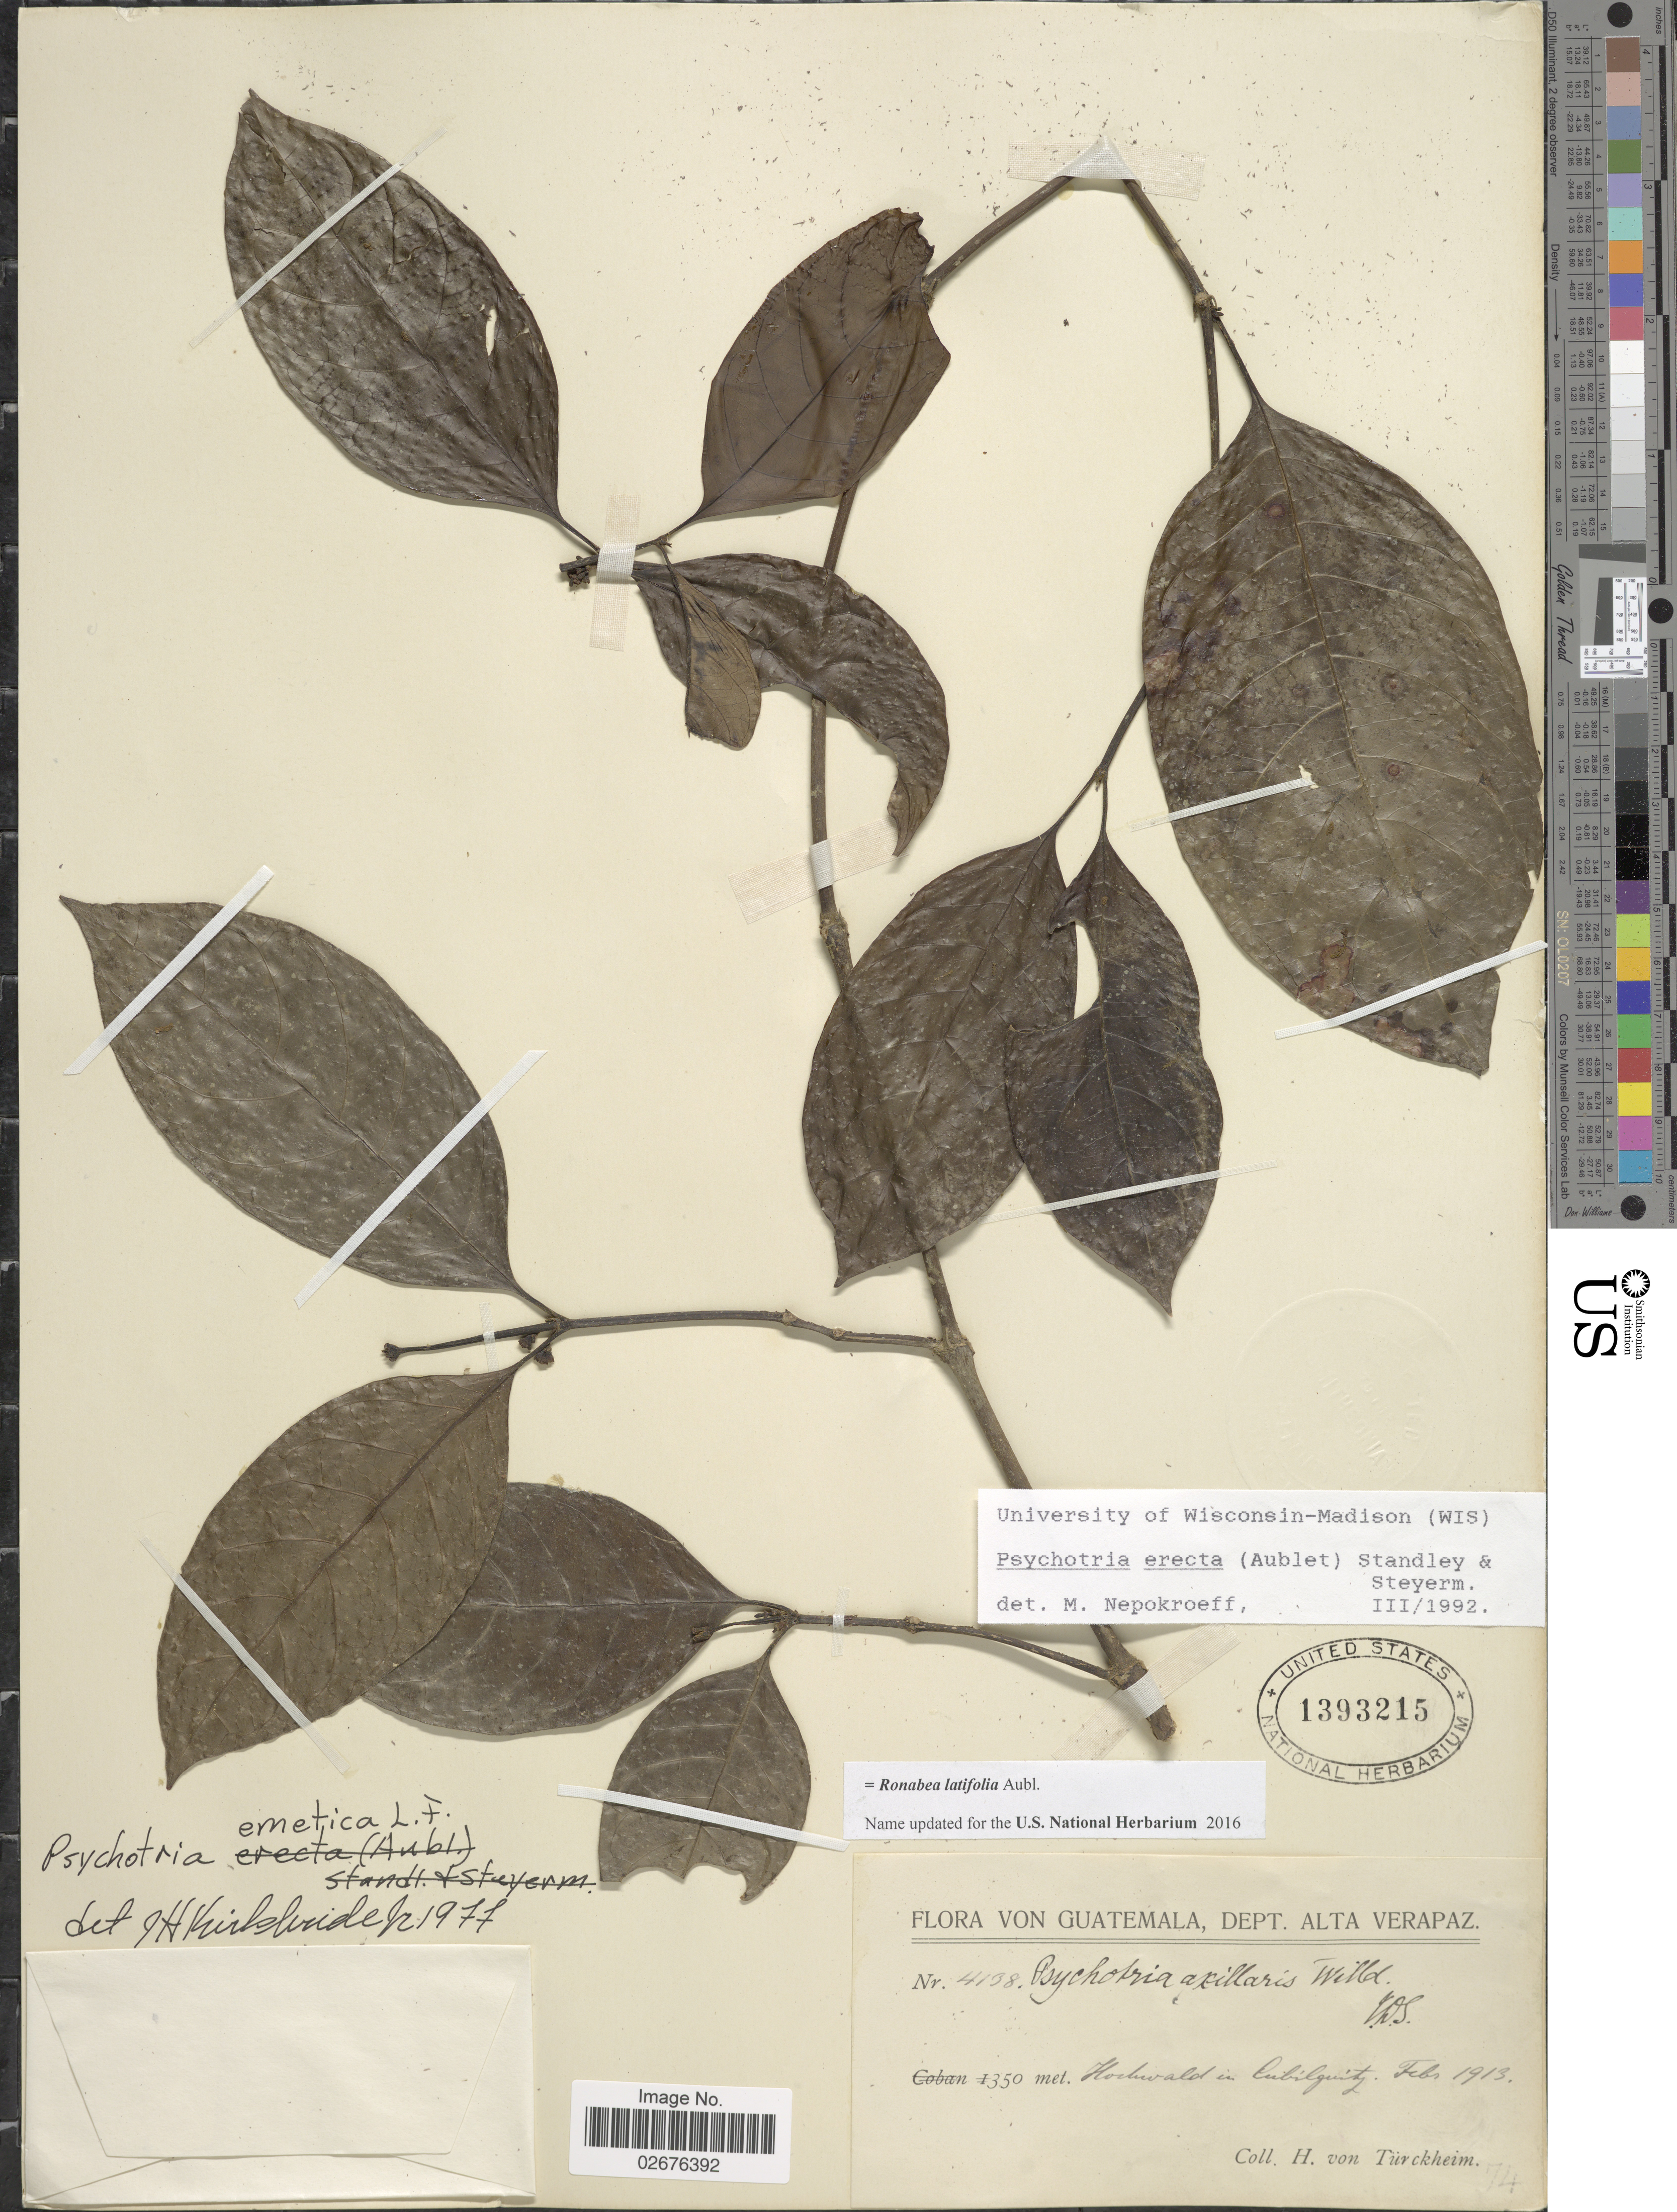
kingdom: Plantae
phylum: Tracheophyta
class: Magnoliopsida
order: Gentianales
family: Rubiaceae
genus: Ronabea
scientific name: Ronabea latifolia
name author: Aubl.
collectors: H. von Türckheim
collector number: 4138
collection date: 1913-02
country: Guatemala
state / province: Alta Verapaz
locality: Hochwald in Cubilguitz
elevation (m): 350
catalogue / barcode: US 1393215